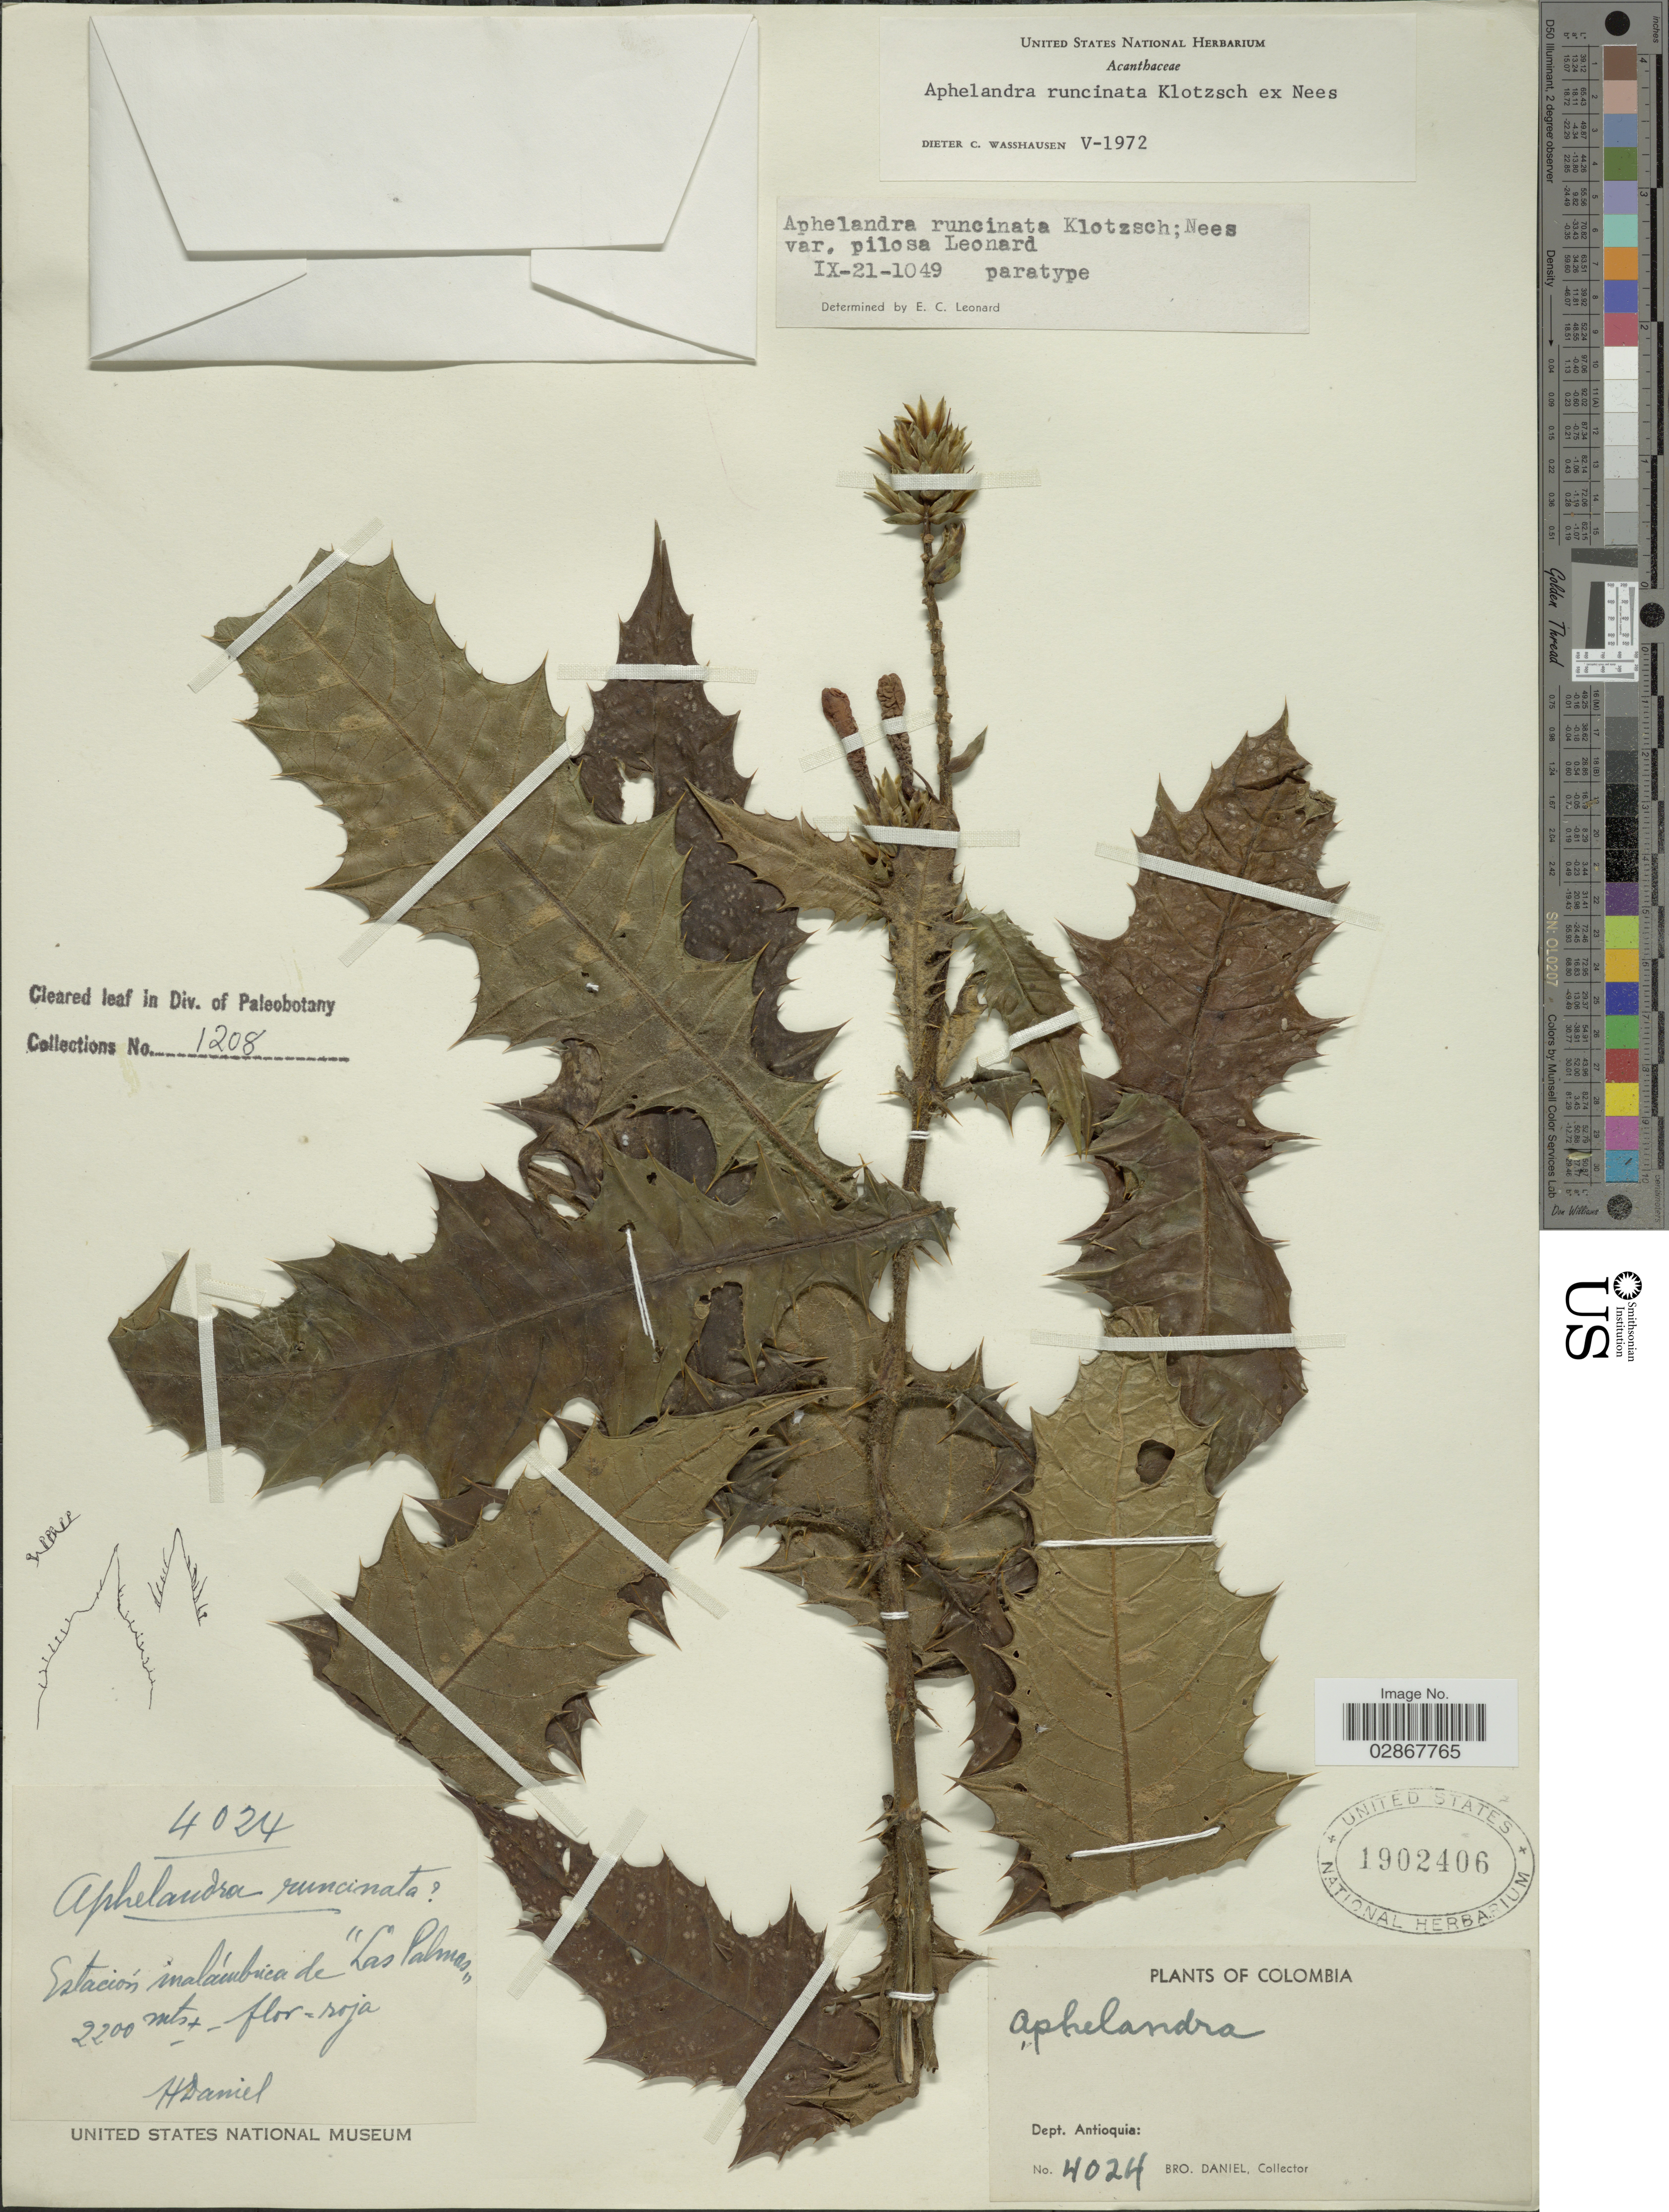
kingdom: Plantae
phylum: Tracheophyta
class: Magnoliopsida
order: Lamiales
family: Acanthaceae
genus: Aphelandra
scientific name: Aphelandra runcinata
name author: Klotzsch ex Nees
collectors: Bro. Daniel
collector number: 4024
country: Colombia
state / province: Antioquia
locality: Dept. Antioquia. Estación inalámbrica de "Las Palmas".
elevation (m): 2200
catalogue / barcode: US 1902406